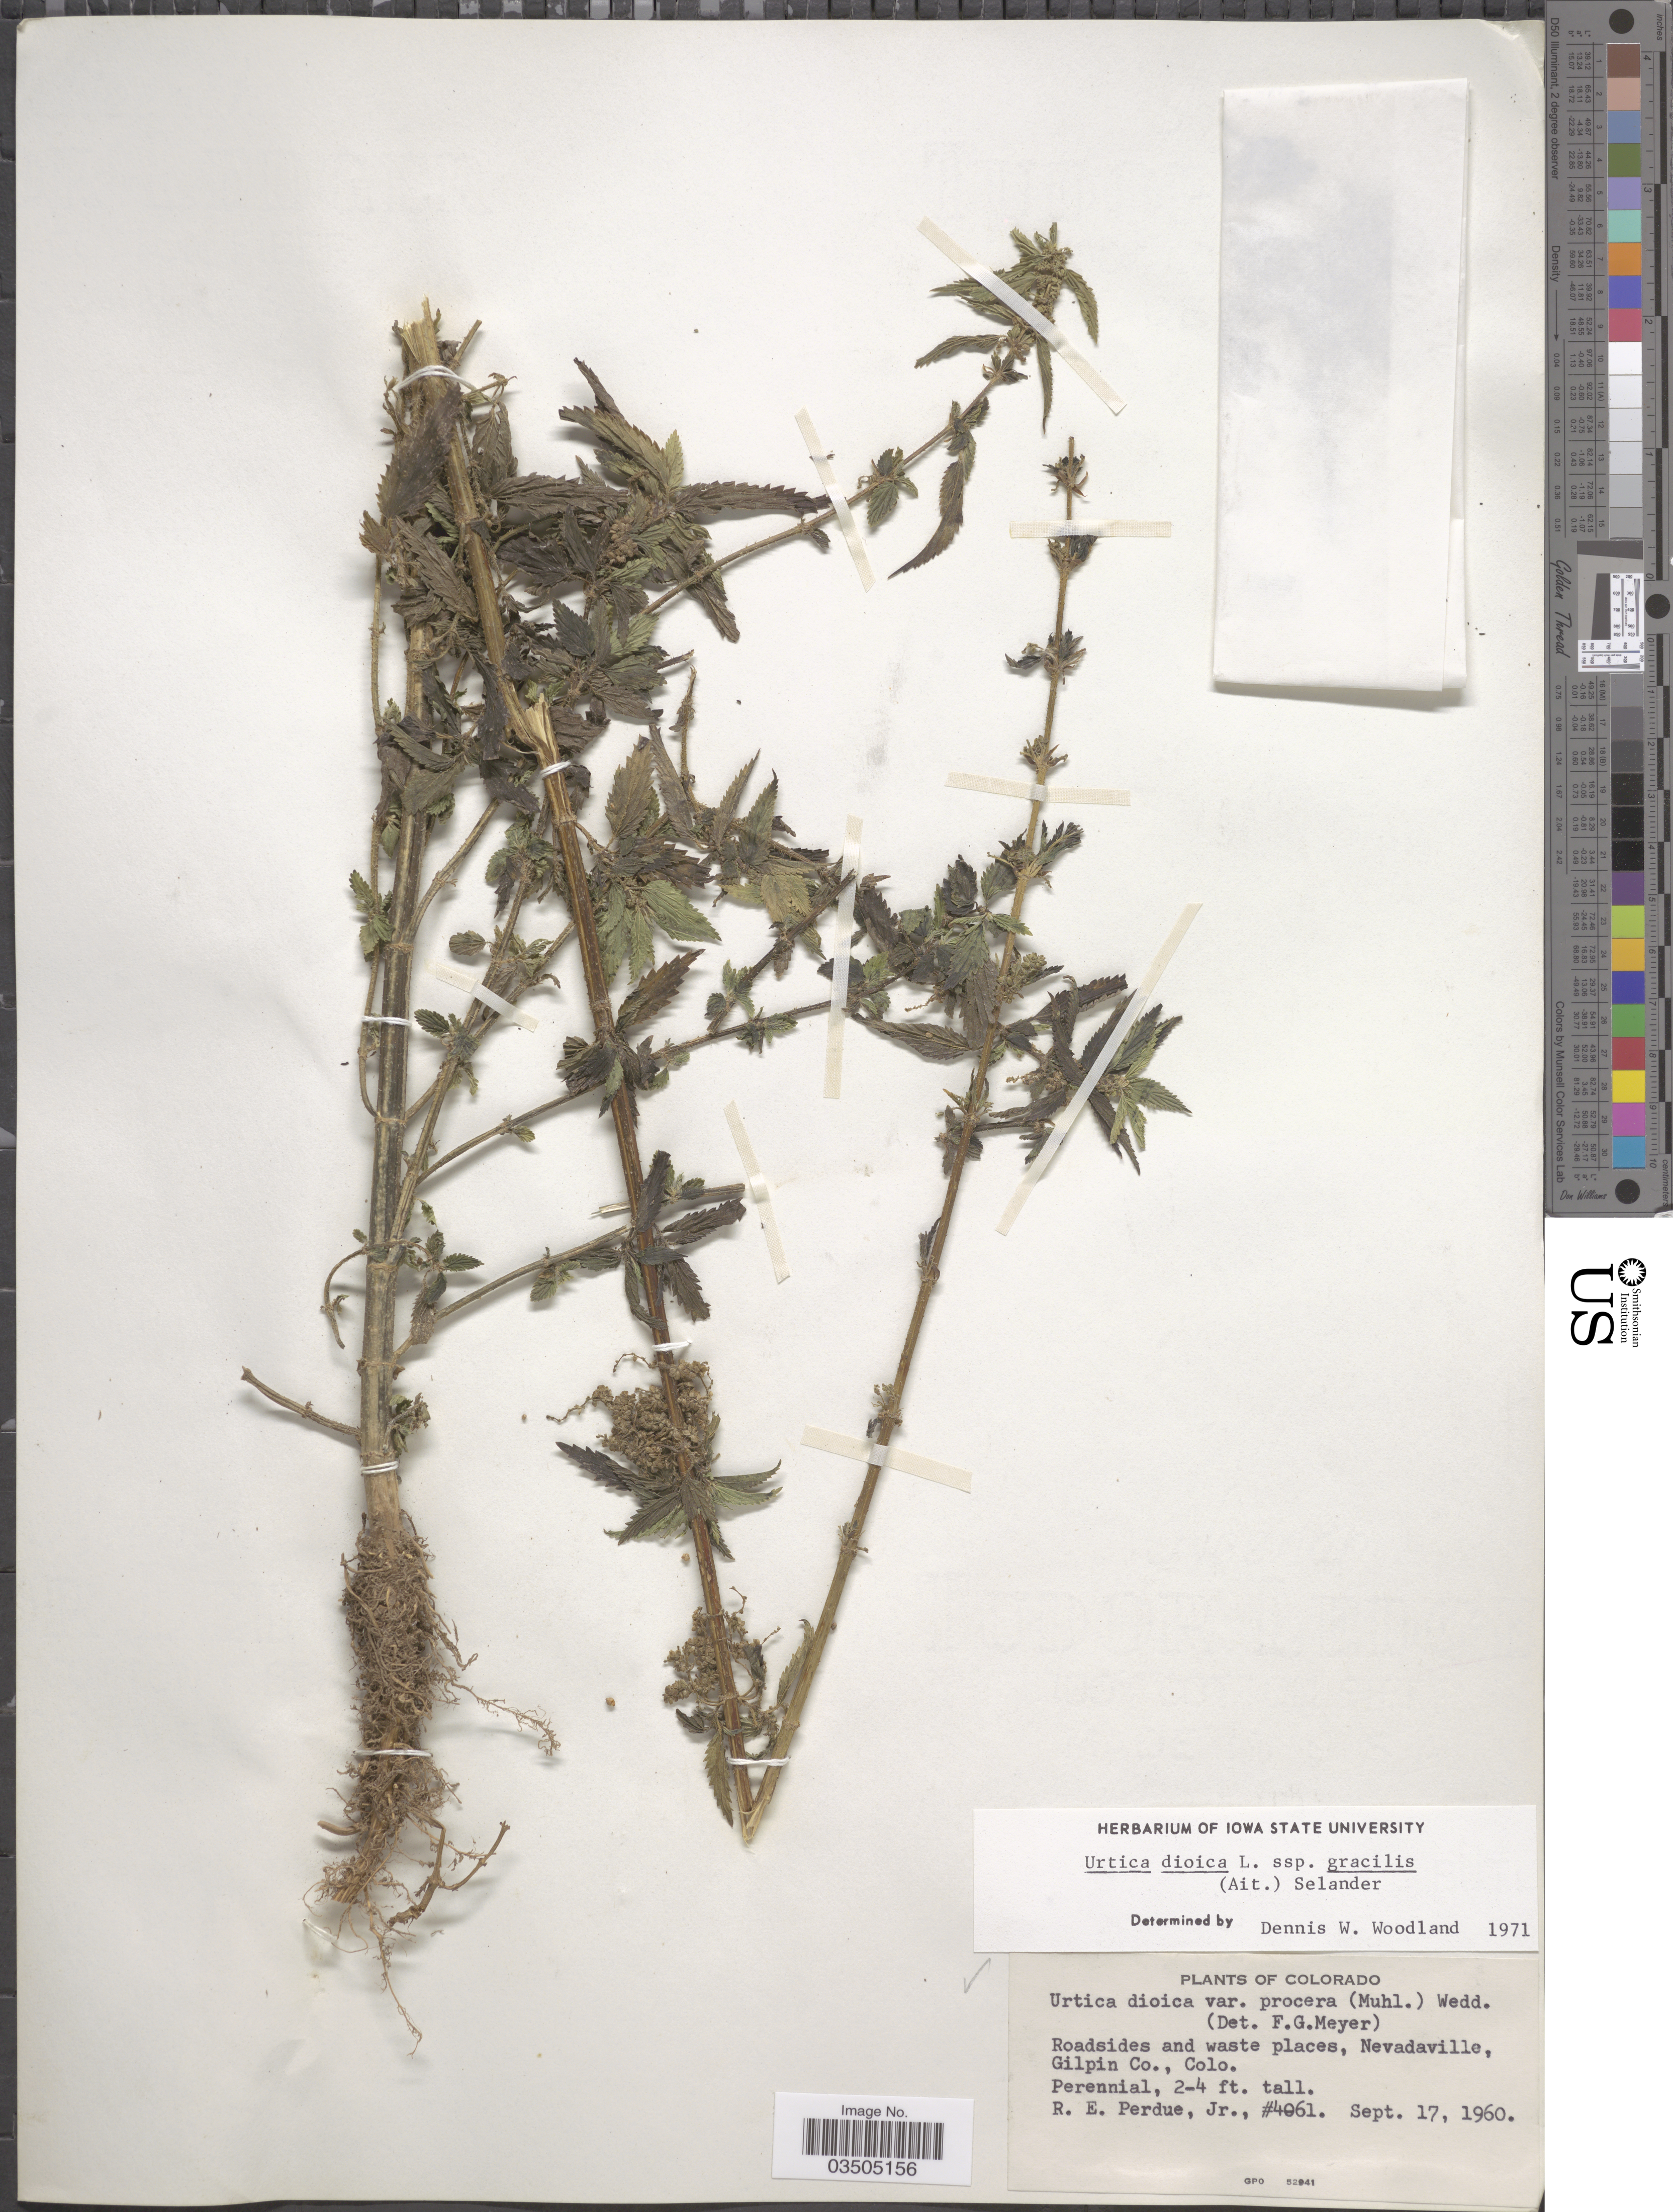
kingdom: Plantae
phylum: Tracheophyta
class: Magnoliopsida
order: Rosales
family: Urticaceae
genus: Urtica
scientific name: Urtica dioica subsp. gracilis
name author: L.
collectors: R. E. Perdue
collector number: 4061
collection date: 1960-09-17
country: United States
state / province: Colorado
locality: Roadsides and waste places, Nevadaville, Gilpin Co.